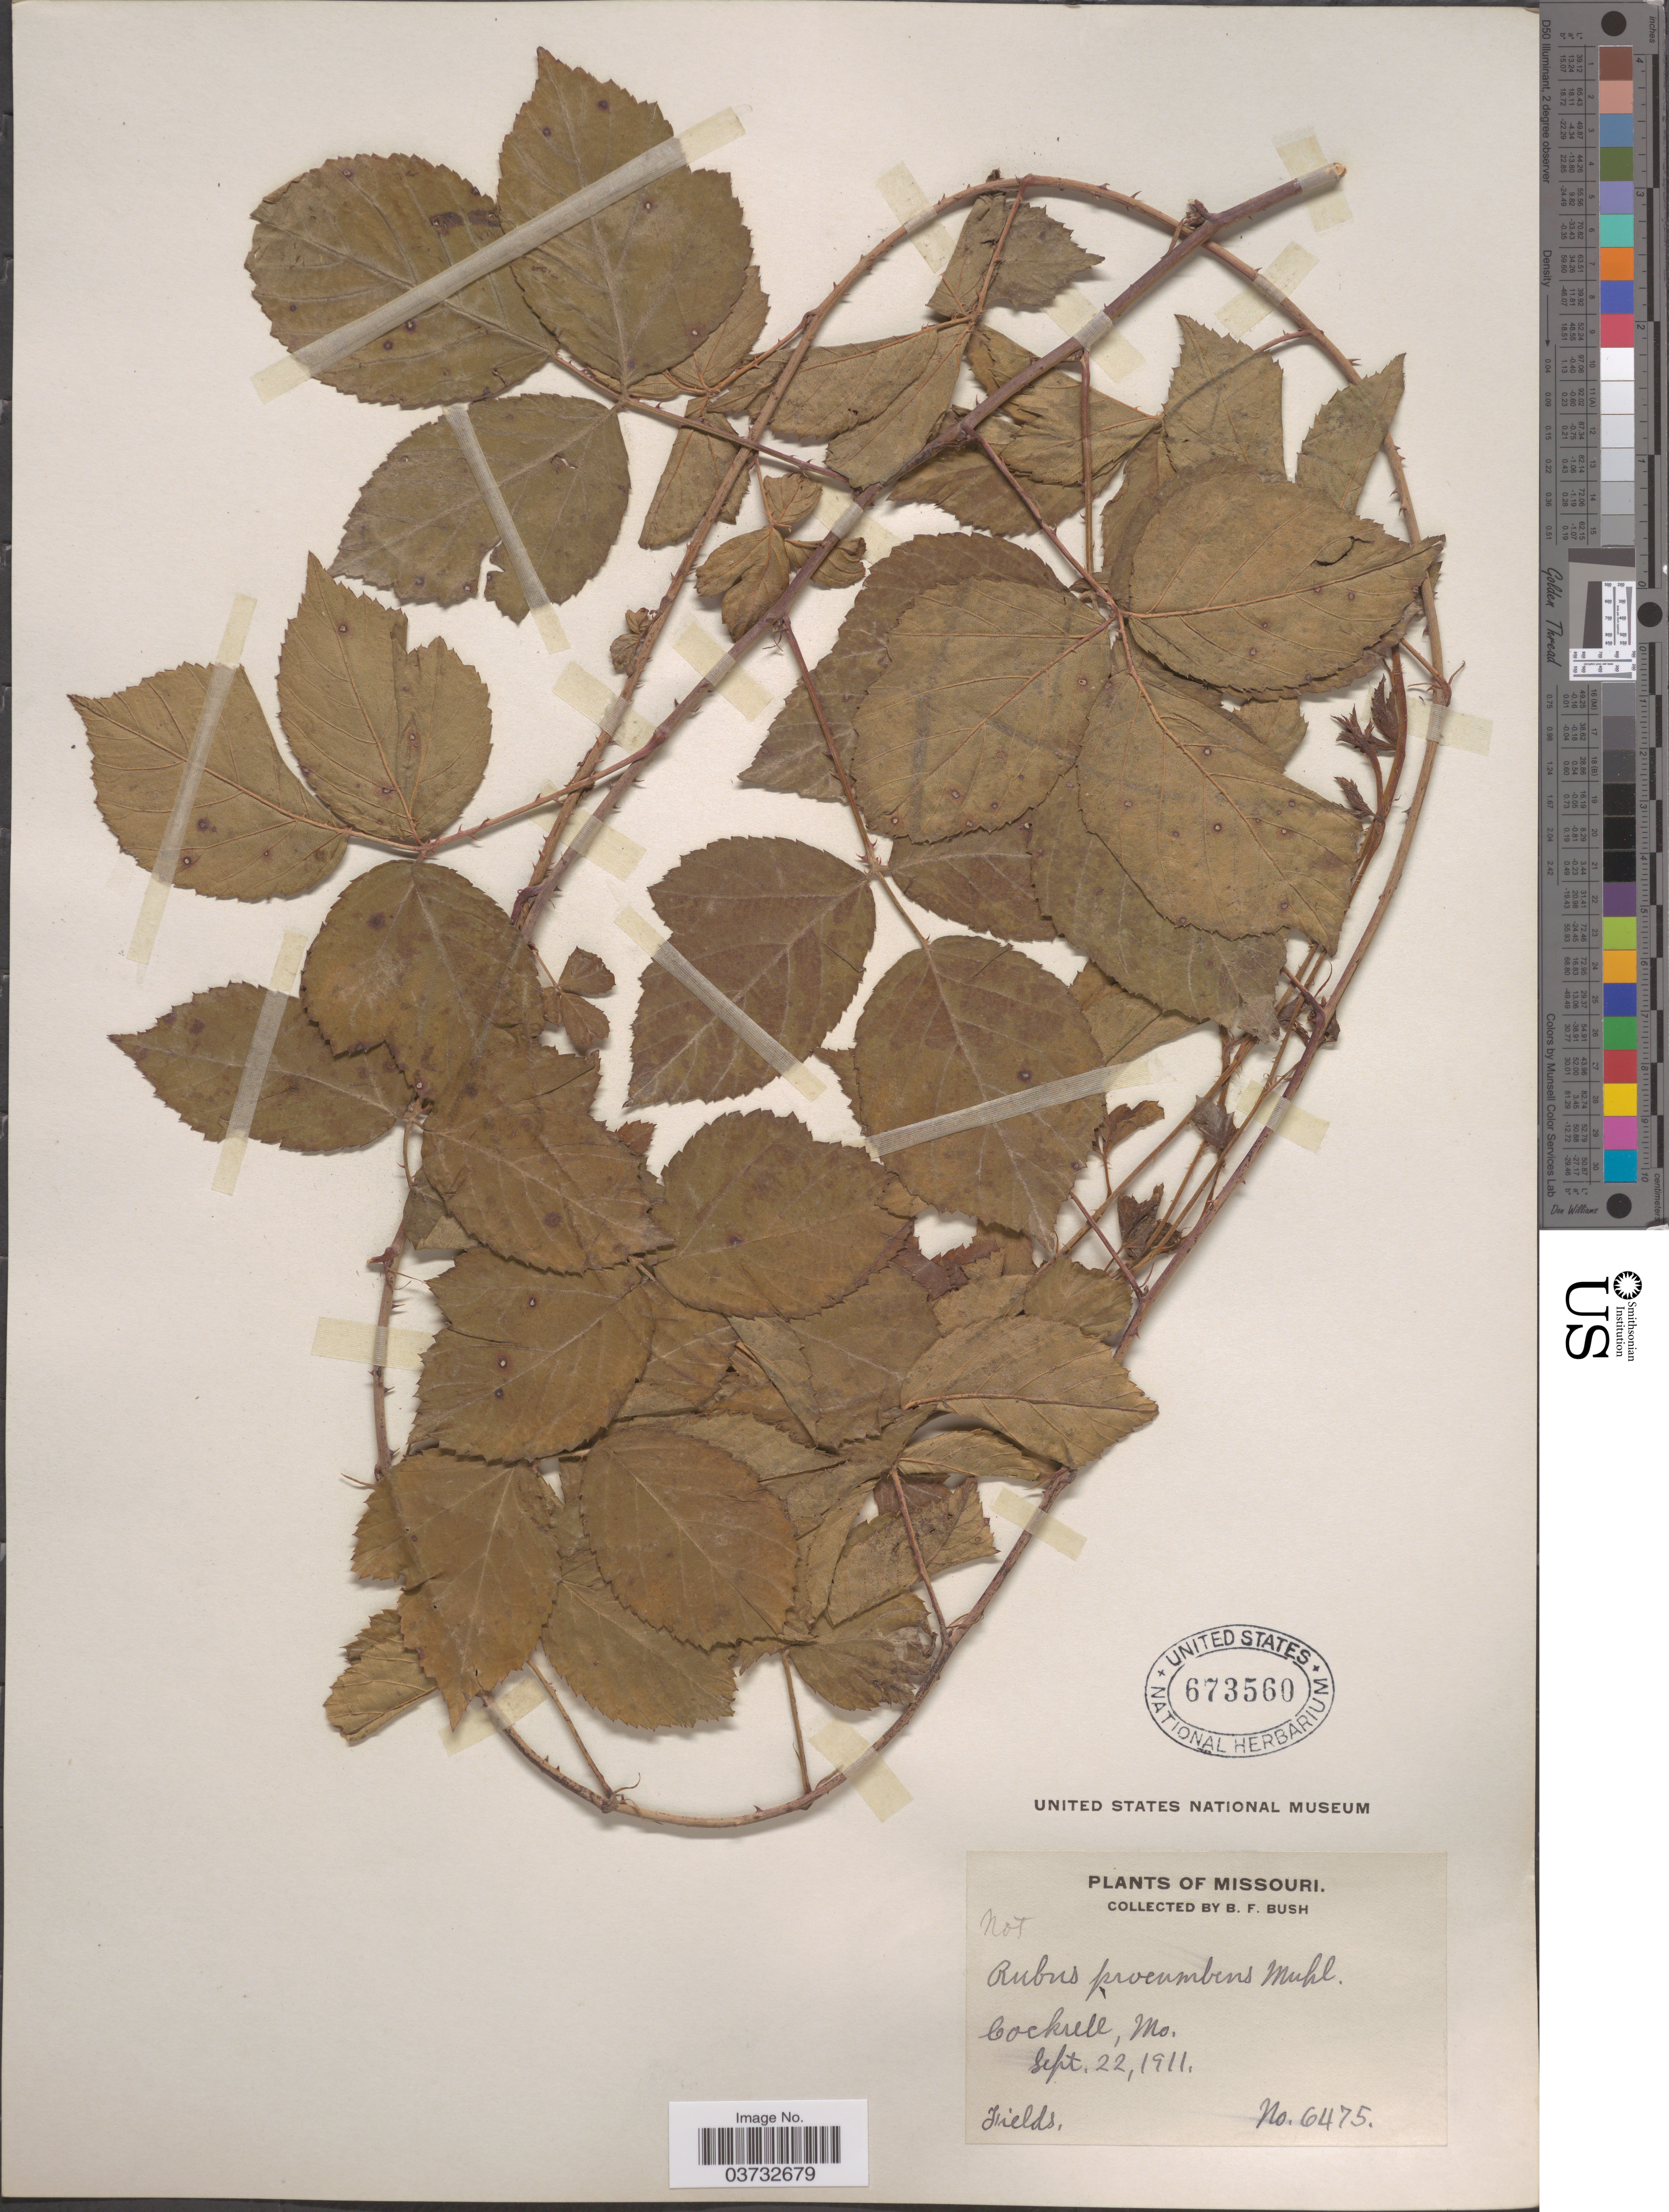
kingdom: Plantae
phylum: Tracheophyta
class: Magnoliopsida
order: Rosales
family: Rosaceae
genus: Rubus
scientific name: Rubus sp.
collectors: B. F. Bush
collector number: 6475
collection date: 1911-09-22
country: United States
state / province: Missouri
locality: Cockrell.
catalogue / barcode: US 673560